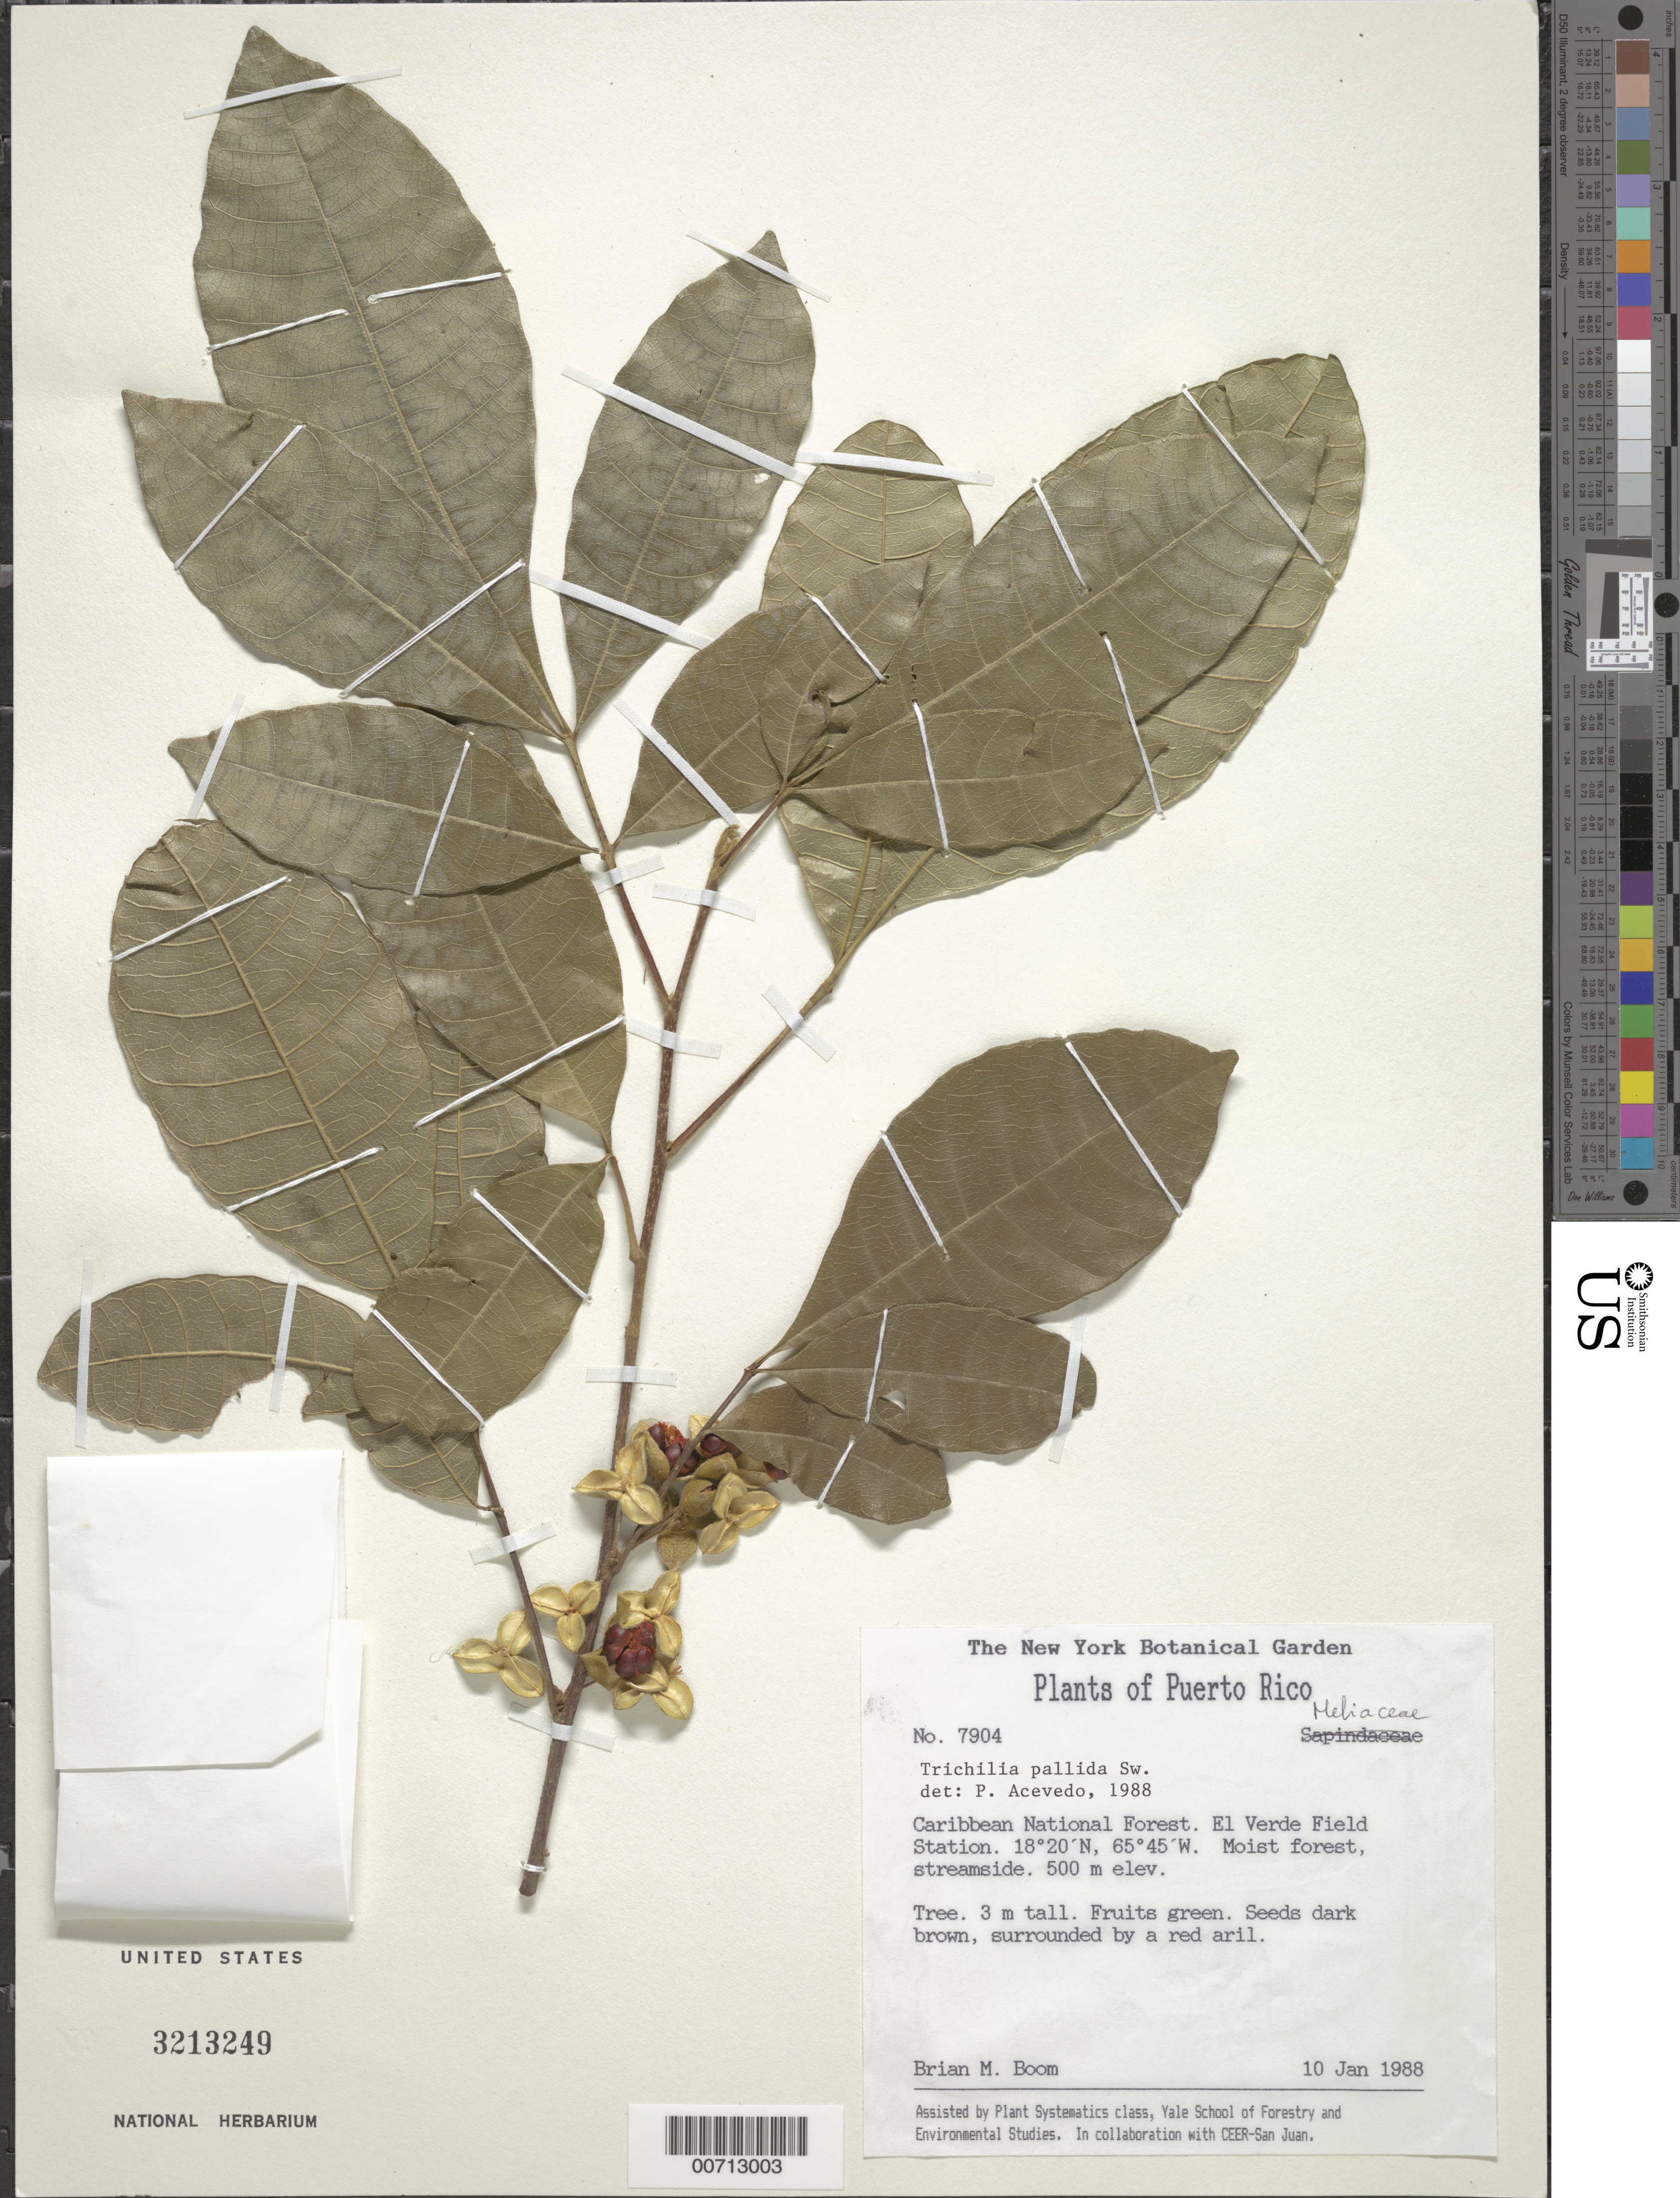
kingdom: Plantae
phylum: Tracheophyta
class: Magnoliopsida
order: Sapindales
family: Meliaceae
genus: Trichilia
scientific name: Trichilia pallida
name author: Sw.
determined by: Acevedo-Rodríguez, P., (BOT), Smithsonian Institution - National Museum of Natural History (UNITED STATES)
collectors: B. M. Boom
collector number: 7904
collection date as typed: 10 Jan 1988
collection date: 1988-01-10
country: Puerto Rico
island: Greater Antilles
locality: Carib. Natl. Forest, El Verde Field Station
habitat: Moist forest, streamside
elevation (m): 500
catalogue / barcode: US 3213249